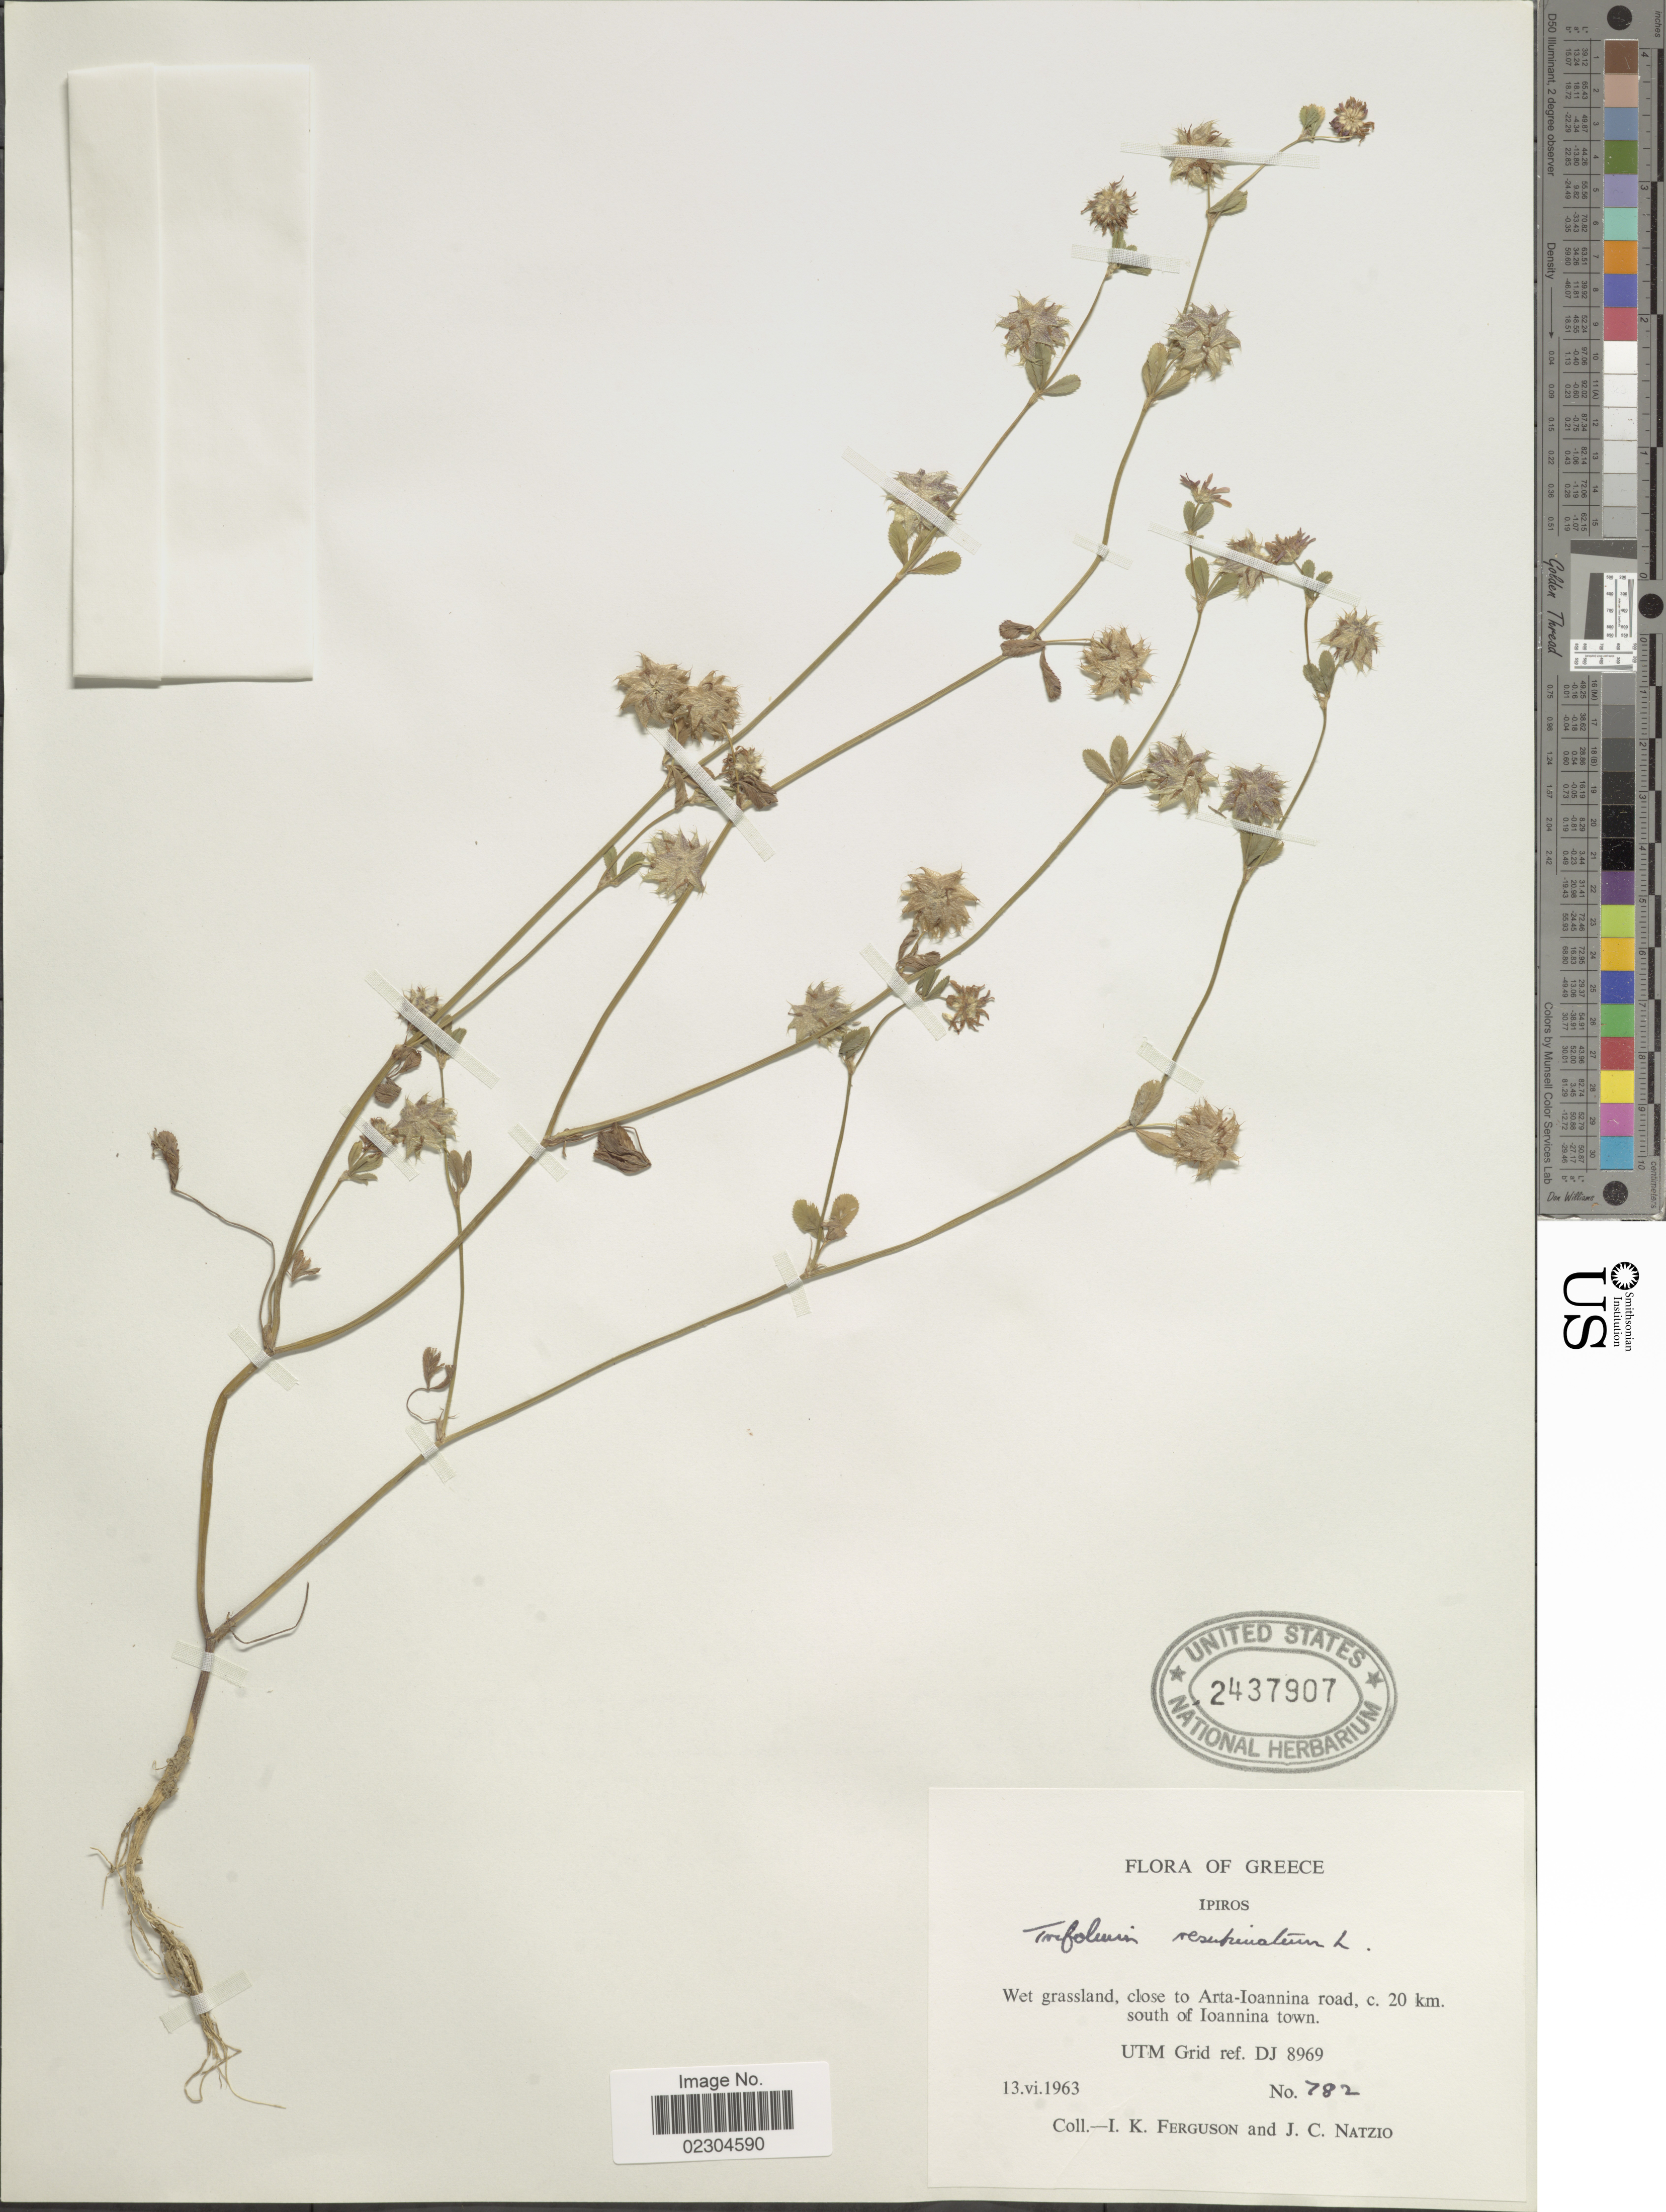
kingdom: Plantae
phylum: Tracheophyta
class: Magnoliopsida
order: Fabales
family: Fabaceae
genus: Trifolium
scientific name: Trifolium resupinatum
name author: L.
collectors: I. K. Ferguson & J. Natzio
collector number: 782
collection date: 1963-06-13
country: Greece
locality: Ipiros, Wet grassland, close to Arta-Ioannina road, 20 km south of Ioannina town, UTM Grid ref. DJ 8969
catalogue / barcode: US 2437907